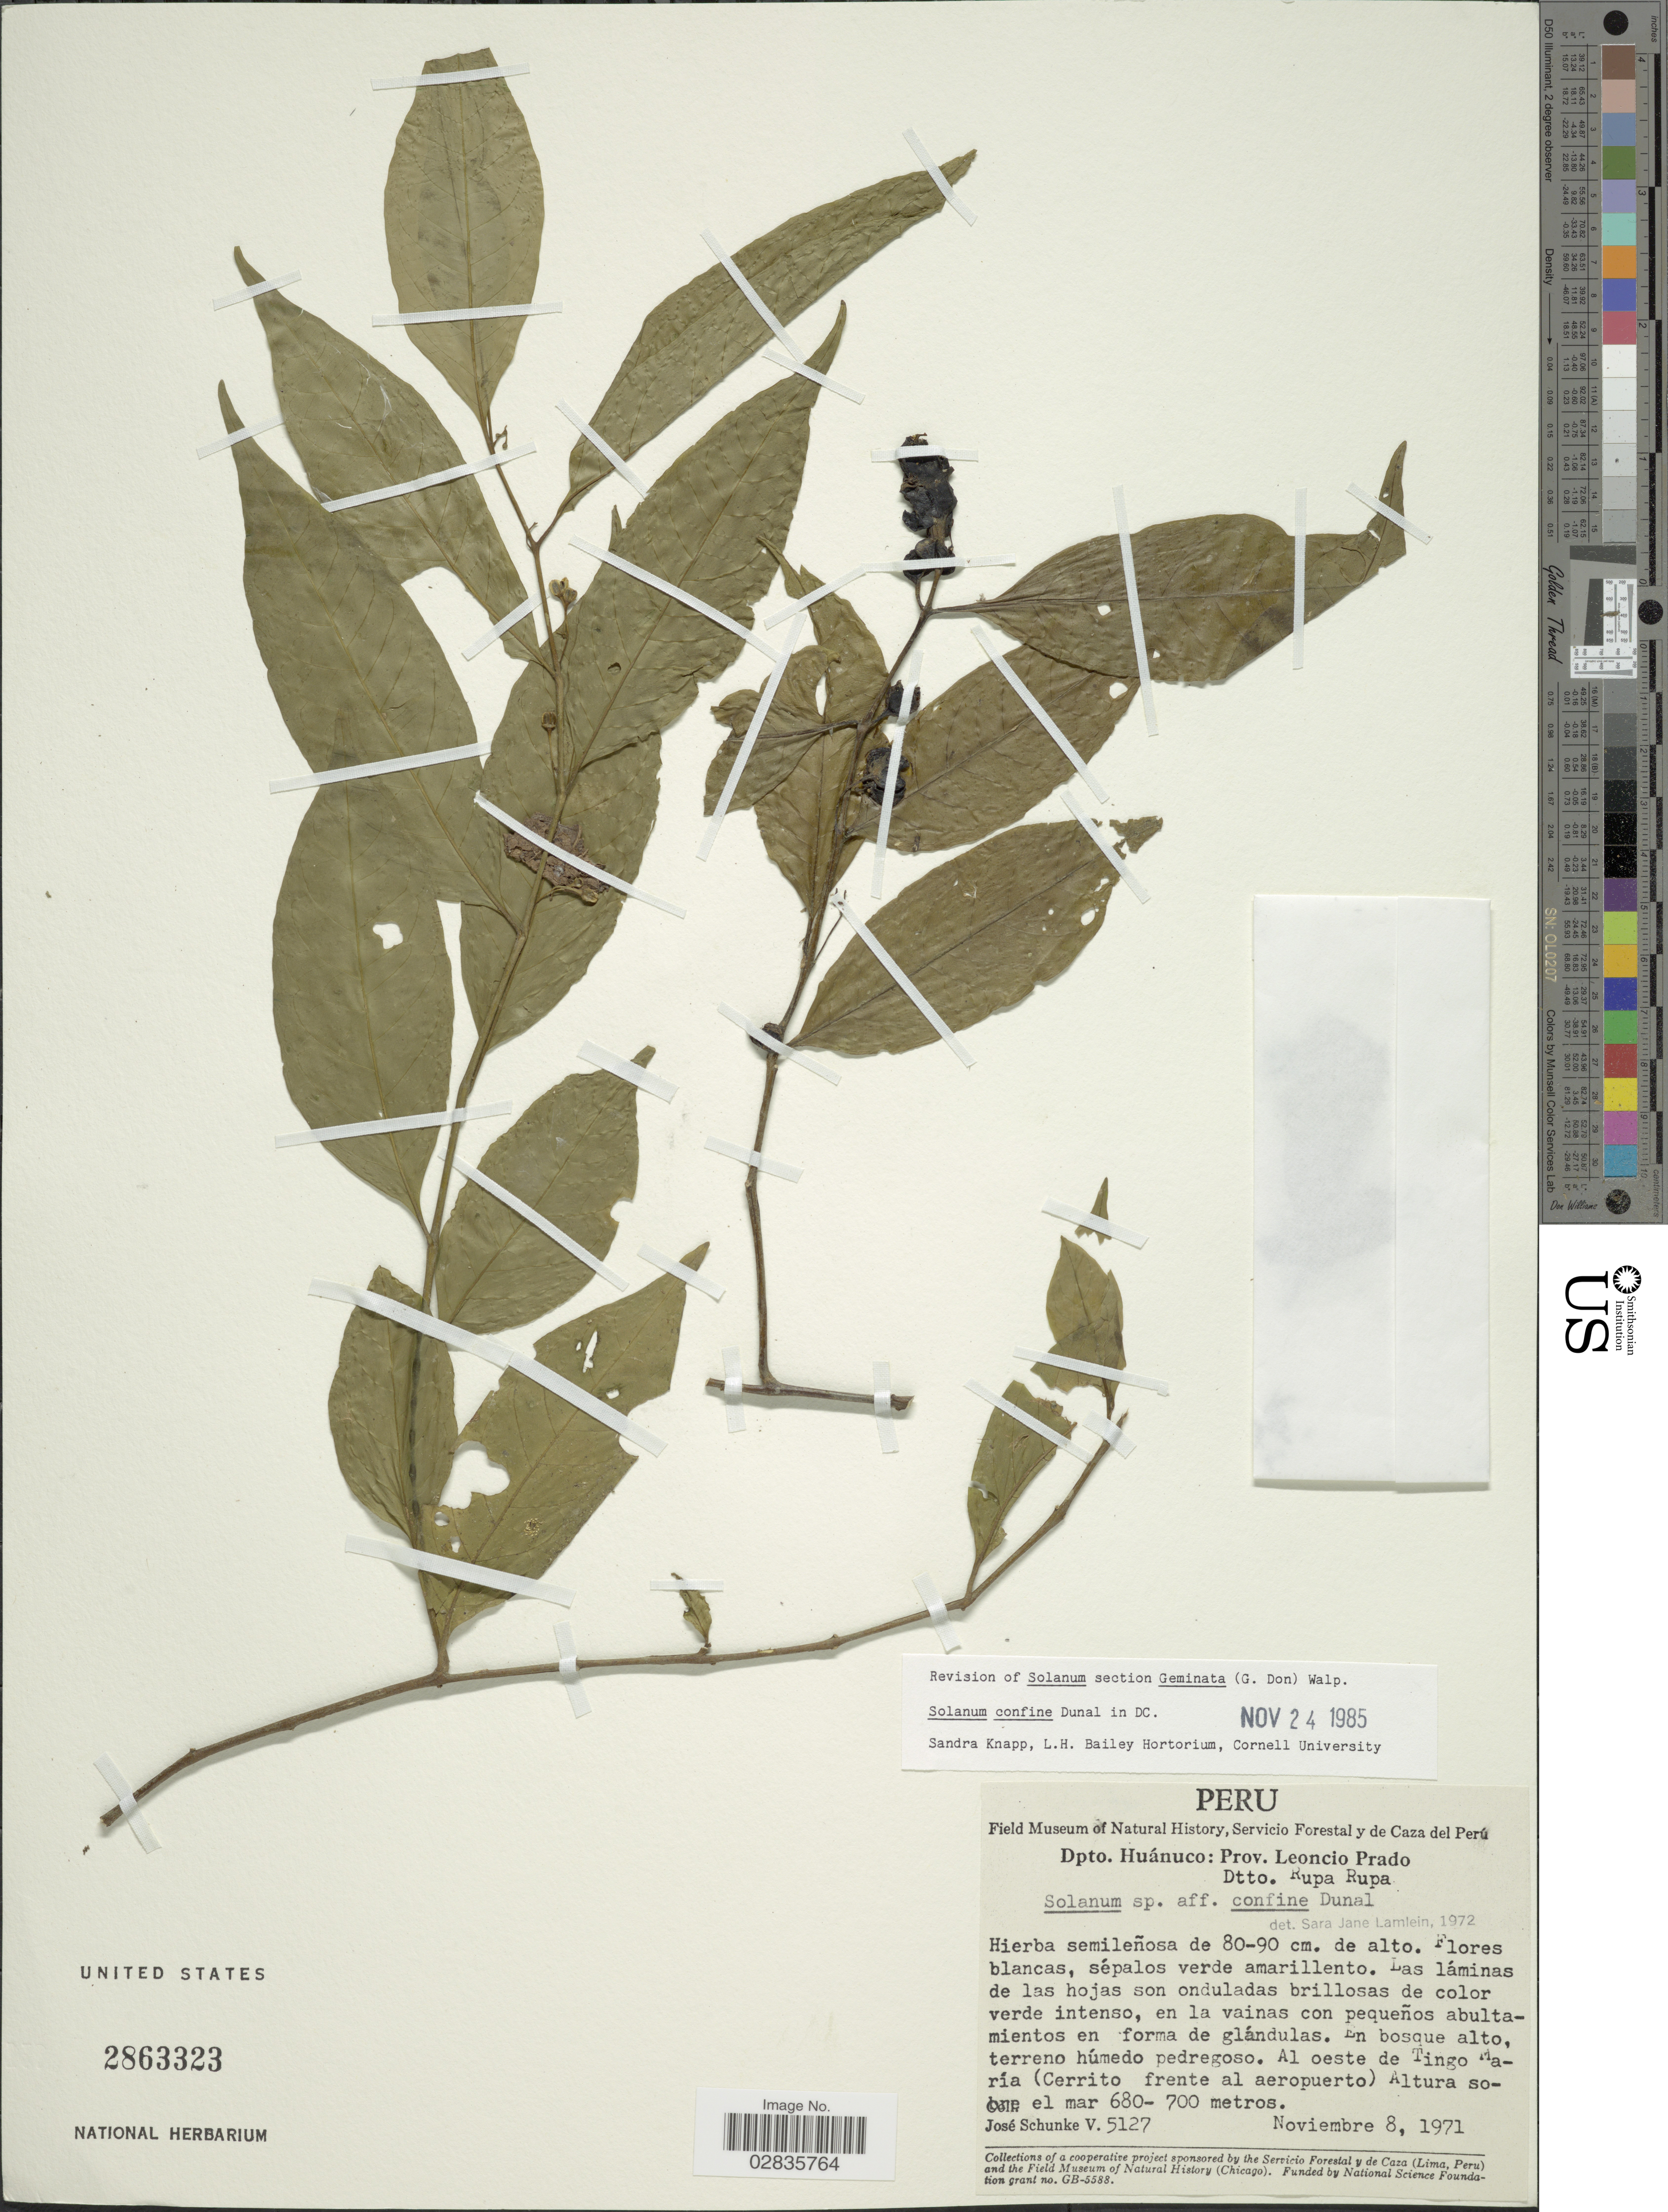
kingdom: Plantae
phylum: Tracheophyta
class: Magnoliopsida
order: Solanales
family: Solanaceae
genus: Solanum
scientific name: Solanum confine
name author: Dunal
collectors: J. Schunke Vigo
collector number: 5127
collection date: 1971-11-08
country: Peru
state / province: Huánuco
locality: Dpto. Huánuco: Prov. Leoncio Prado, Dtto. Rupa Rupa, al oeste de Tingo María (Cerrito frente al aeropuerto).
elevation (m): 680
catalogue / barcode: US 2863323